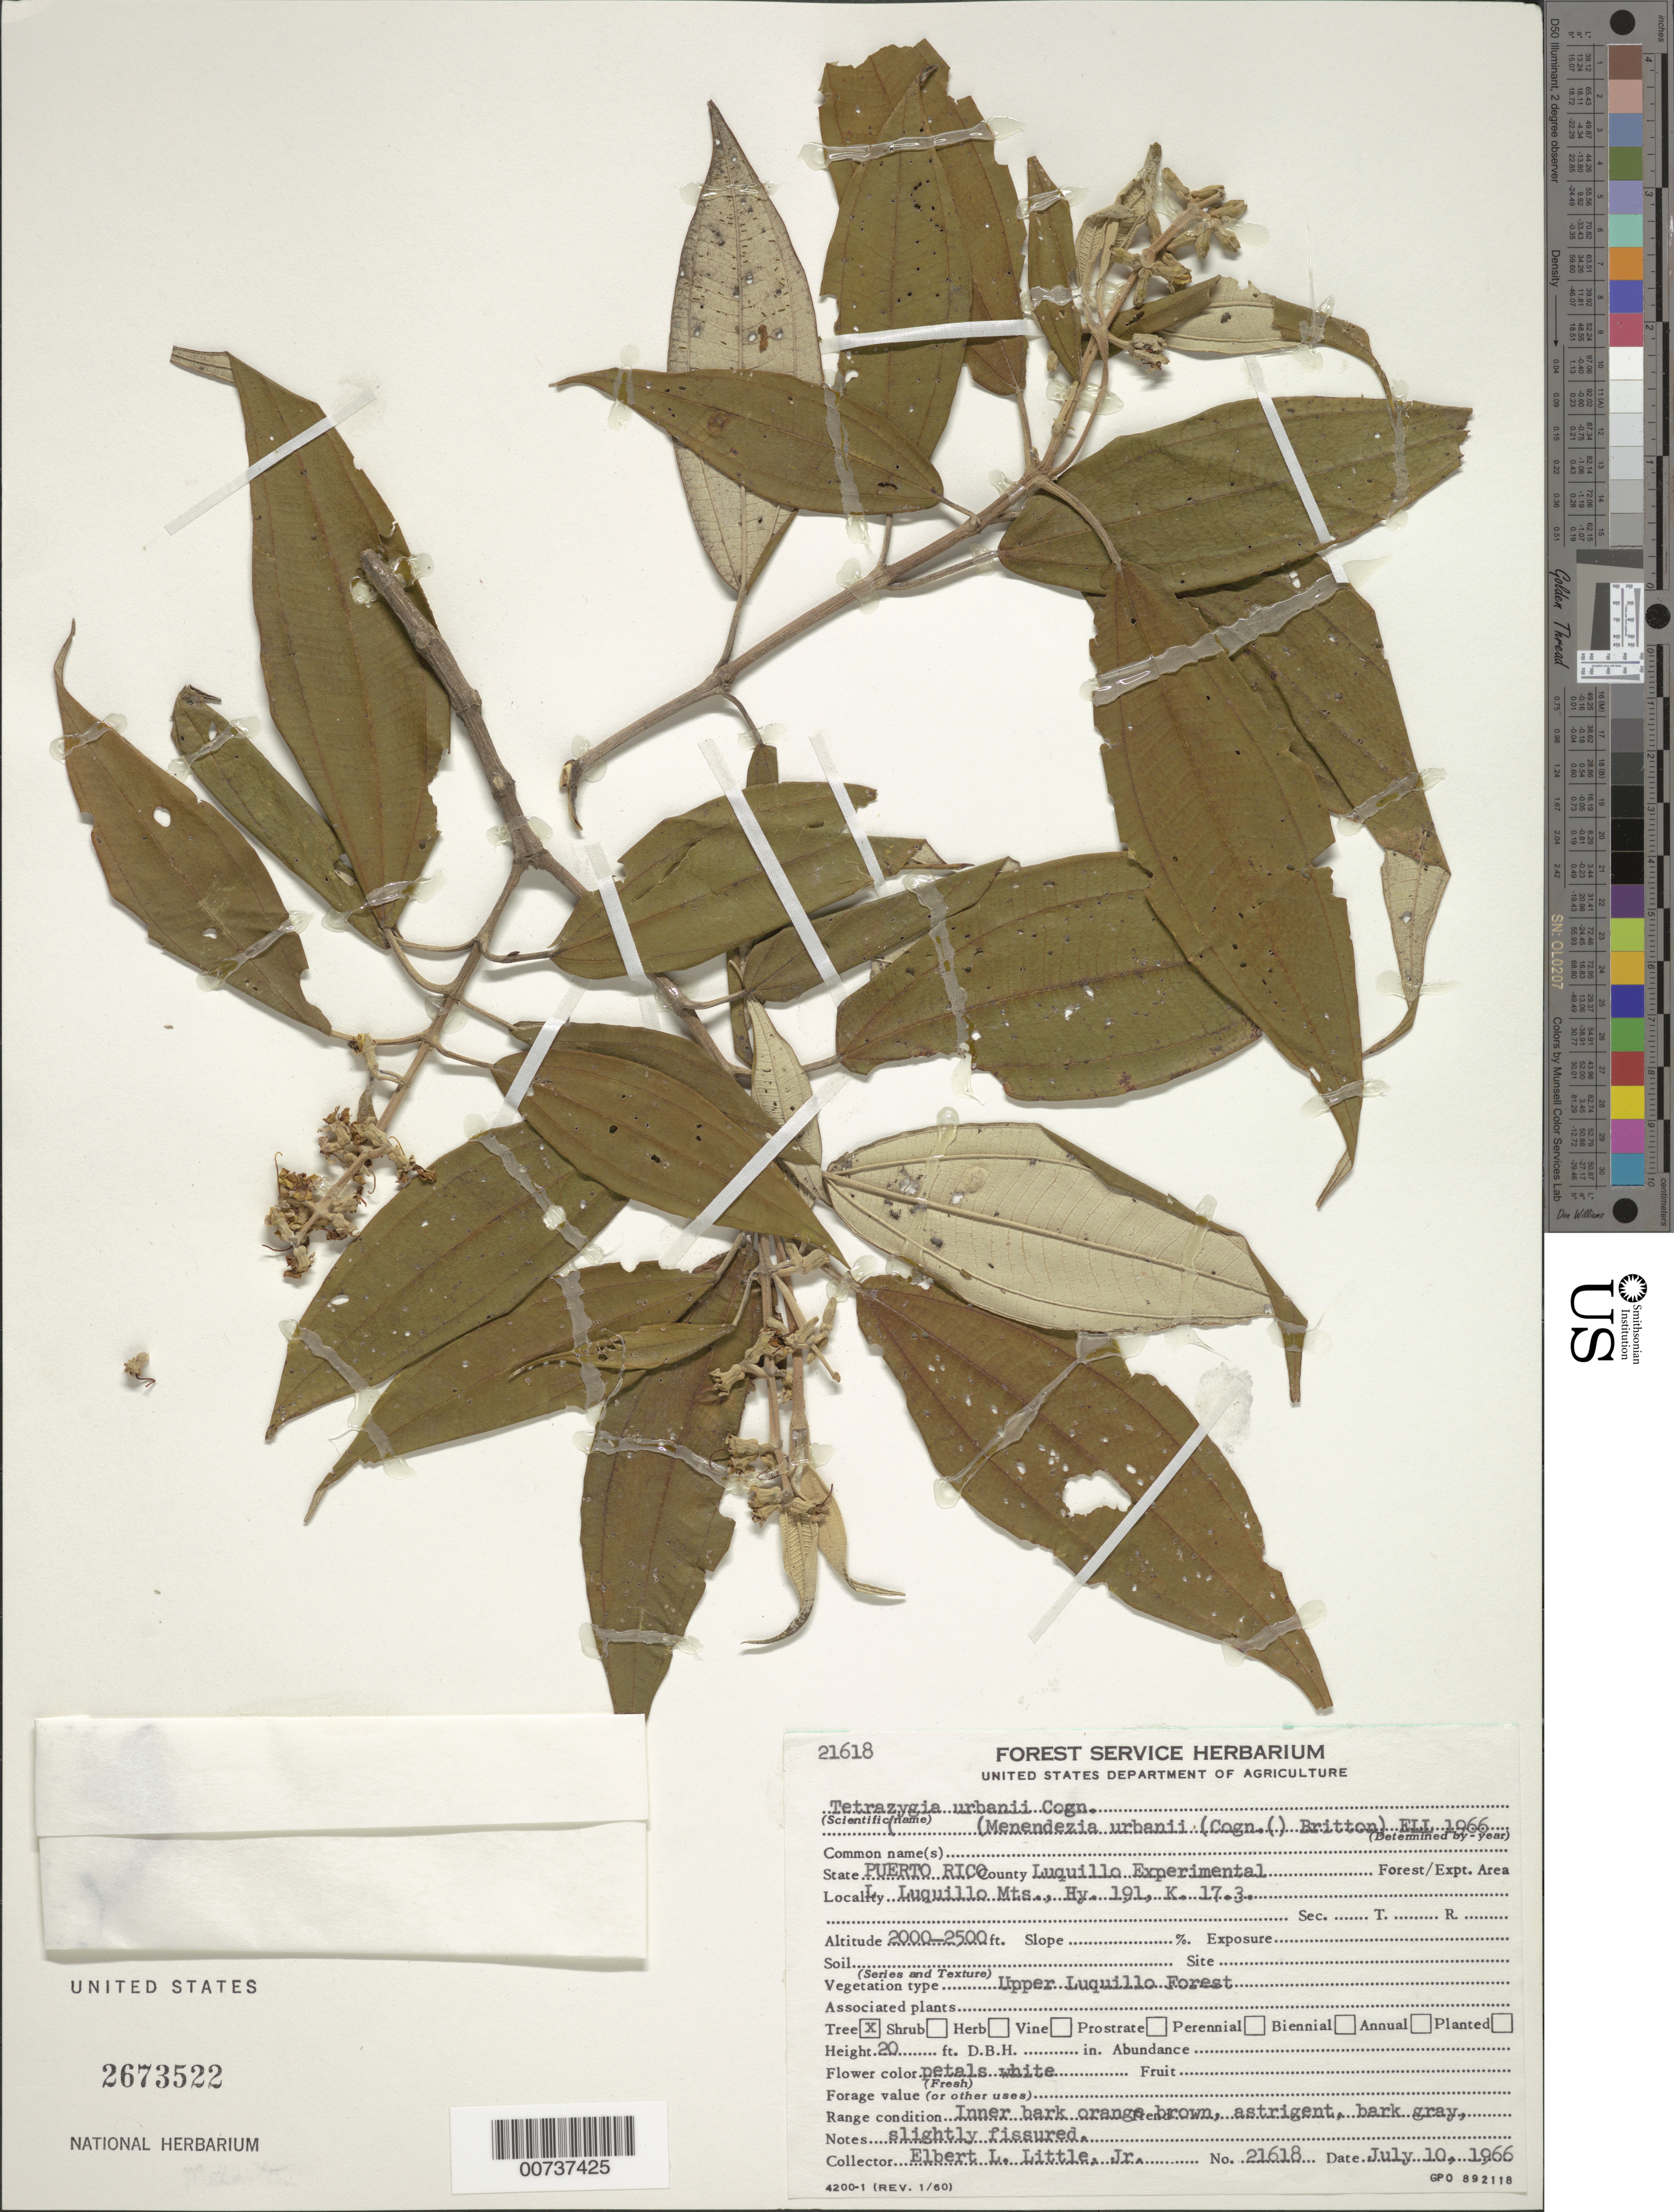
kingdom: Plantae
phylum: Tracheophyta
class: Magnoliopsida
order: Myrtales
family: Melastomataceae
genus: Tetrazygia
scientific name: Tetrazygia urbanii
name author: Cogn.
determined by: Little, Elbert L., Jr., (FSSR), United States Department of Agriculture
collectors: E. L. Little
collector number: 21618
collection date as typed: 10 Jul 1966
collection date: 1966-07-10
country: Puerto Rico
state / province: Luquillo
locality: Luquillo Experimental, Luquillo Mountains, Hy 191, km 17.3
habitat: Upper Luquillo Forest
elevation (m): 610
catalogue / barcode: US 2673522